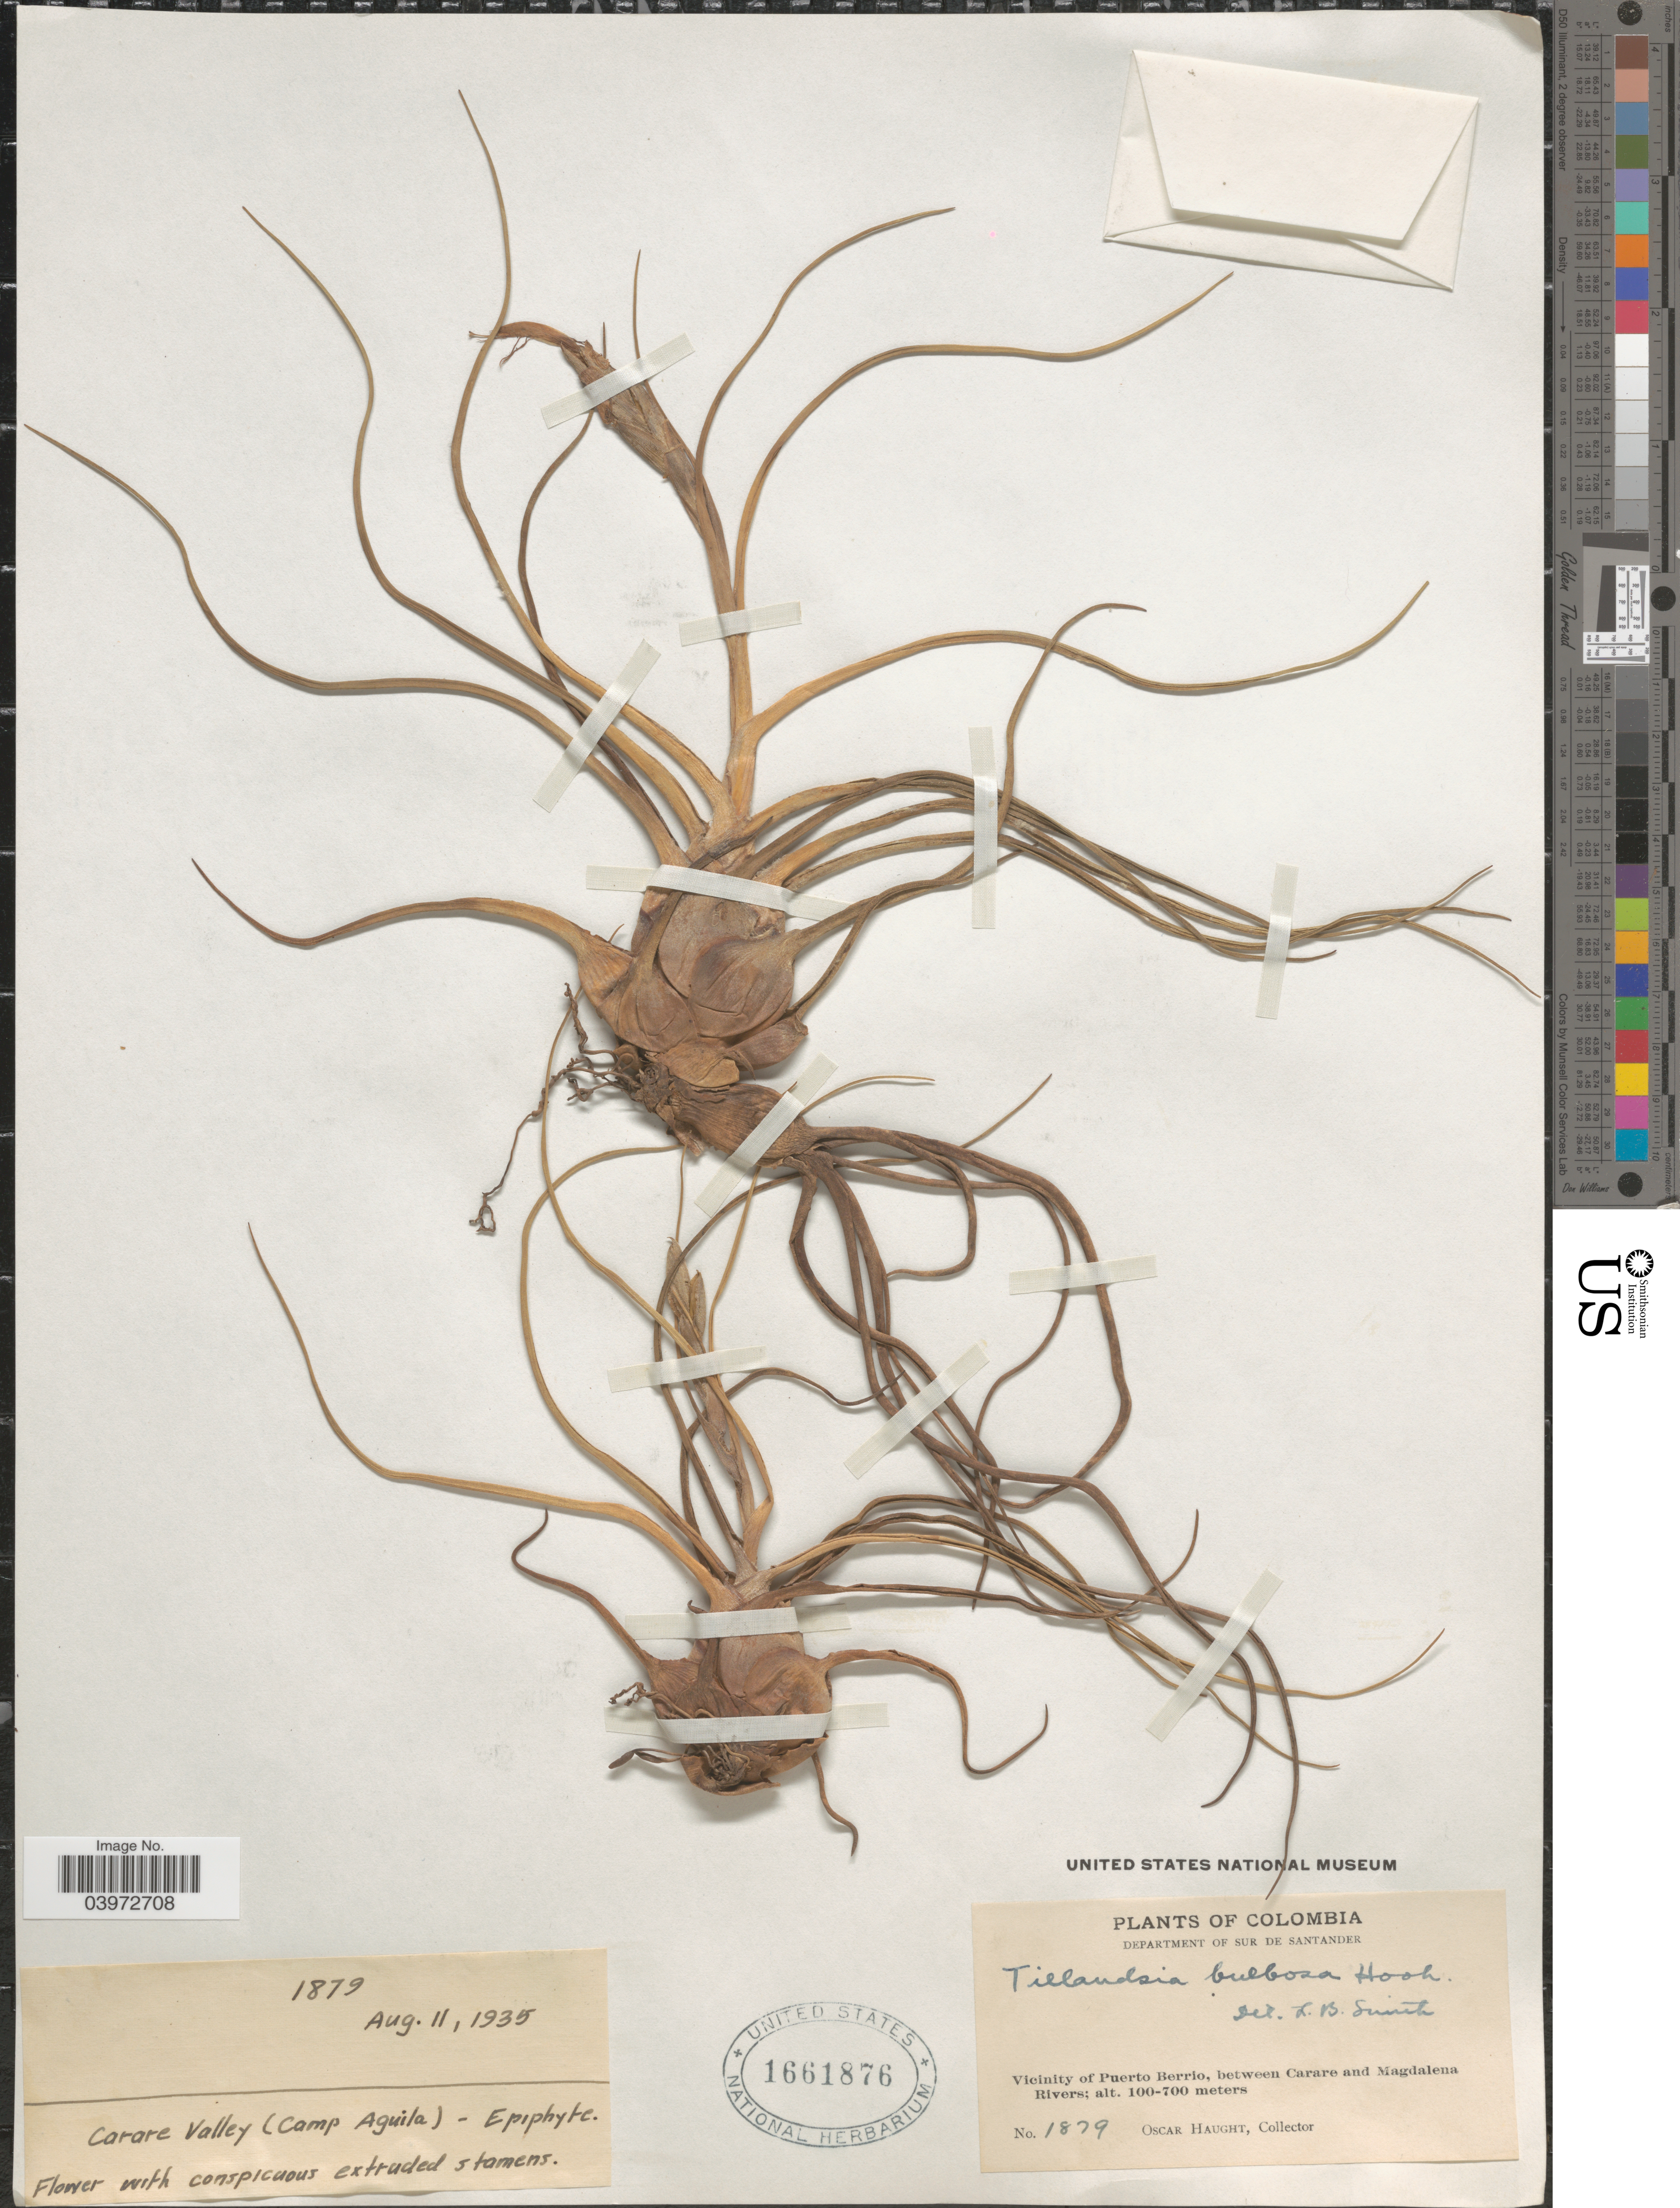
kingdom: Plantae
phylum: Tracheophyta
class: Liliopsida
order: Poales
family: Bromeliaceae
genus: Tillandsia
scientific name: Tillandsia bulbosa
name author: Hook.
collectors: O. L. Haught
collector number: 1879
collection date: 1935-08-11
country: Colombia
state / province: Santander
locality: Department of Sur de Santander. Vicinity of Puerto Berrio, between Carare and Magdalena River. Carare Valley (Camp Aguila).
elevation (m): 100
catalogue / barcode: US 1661876